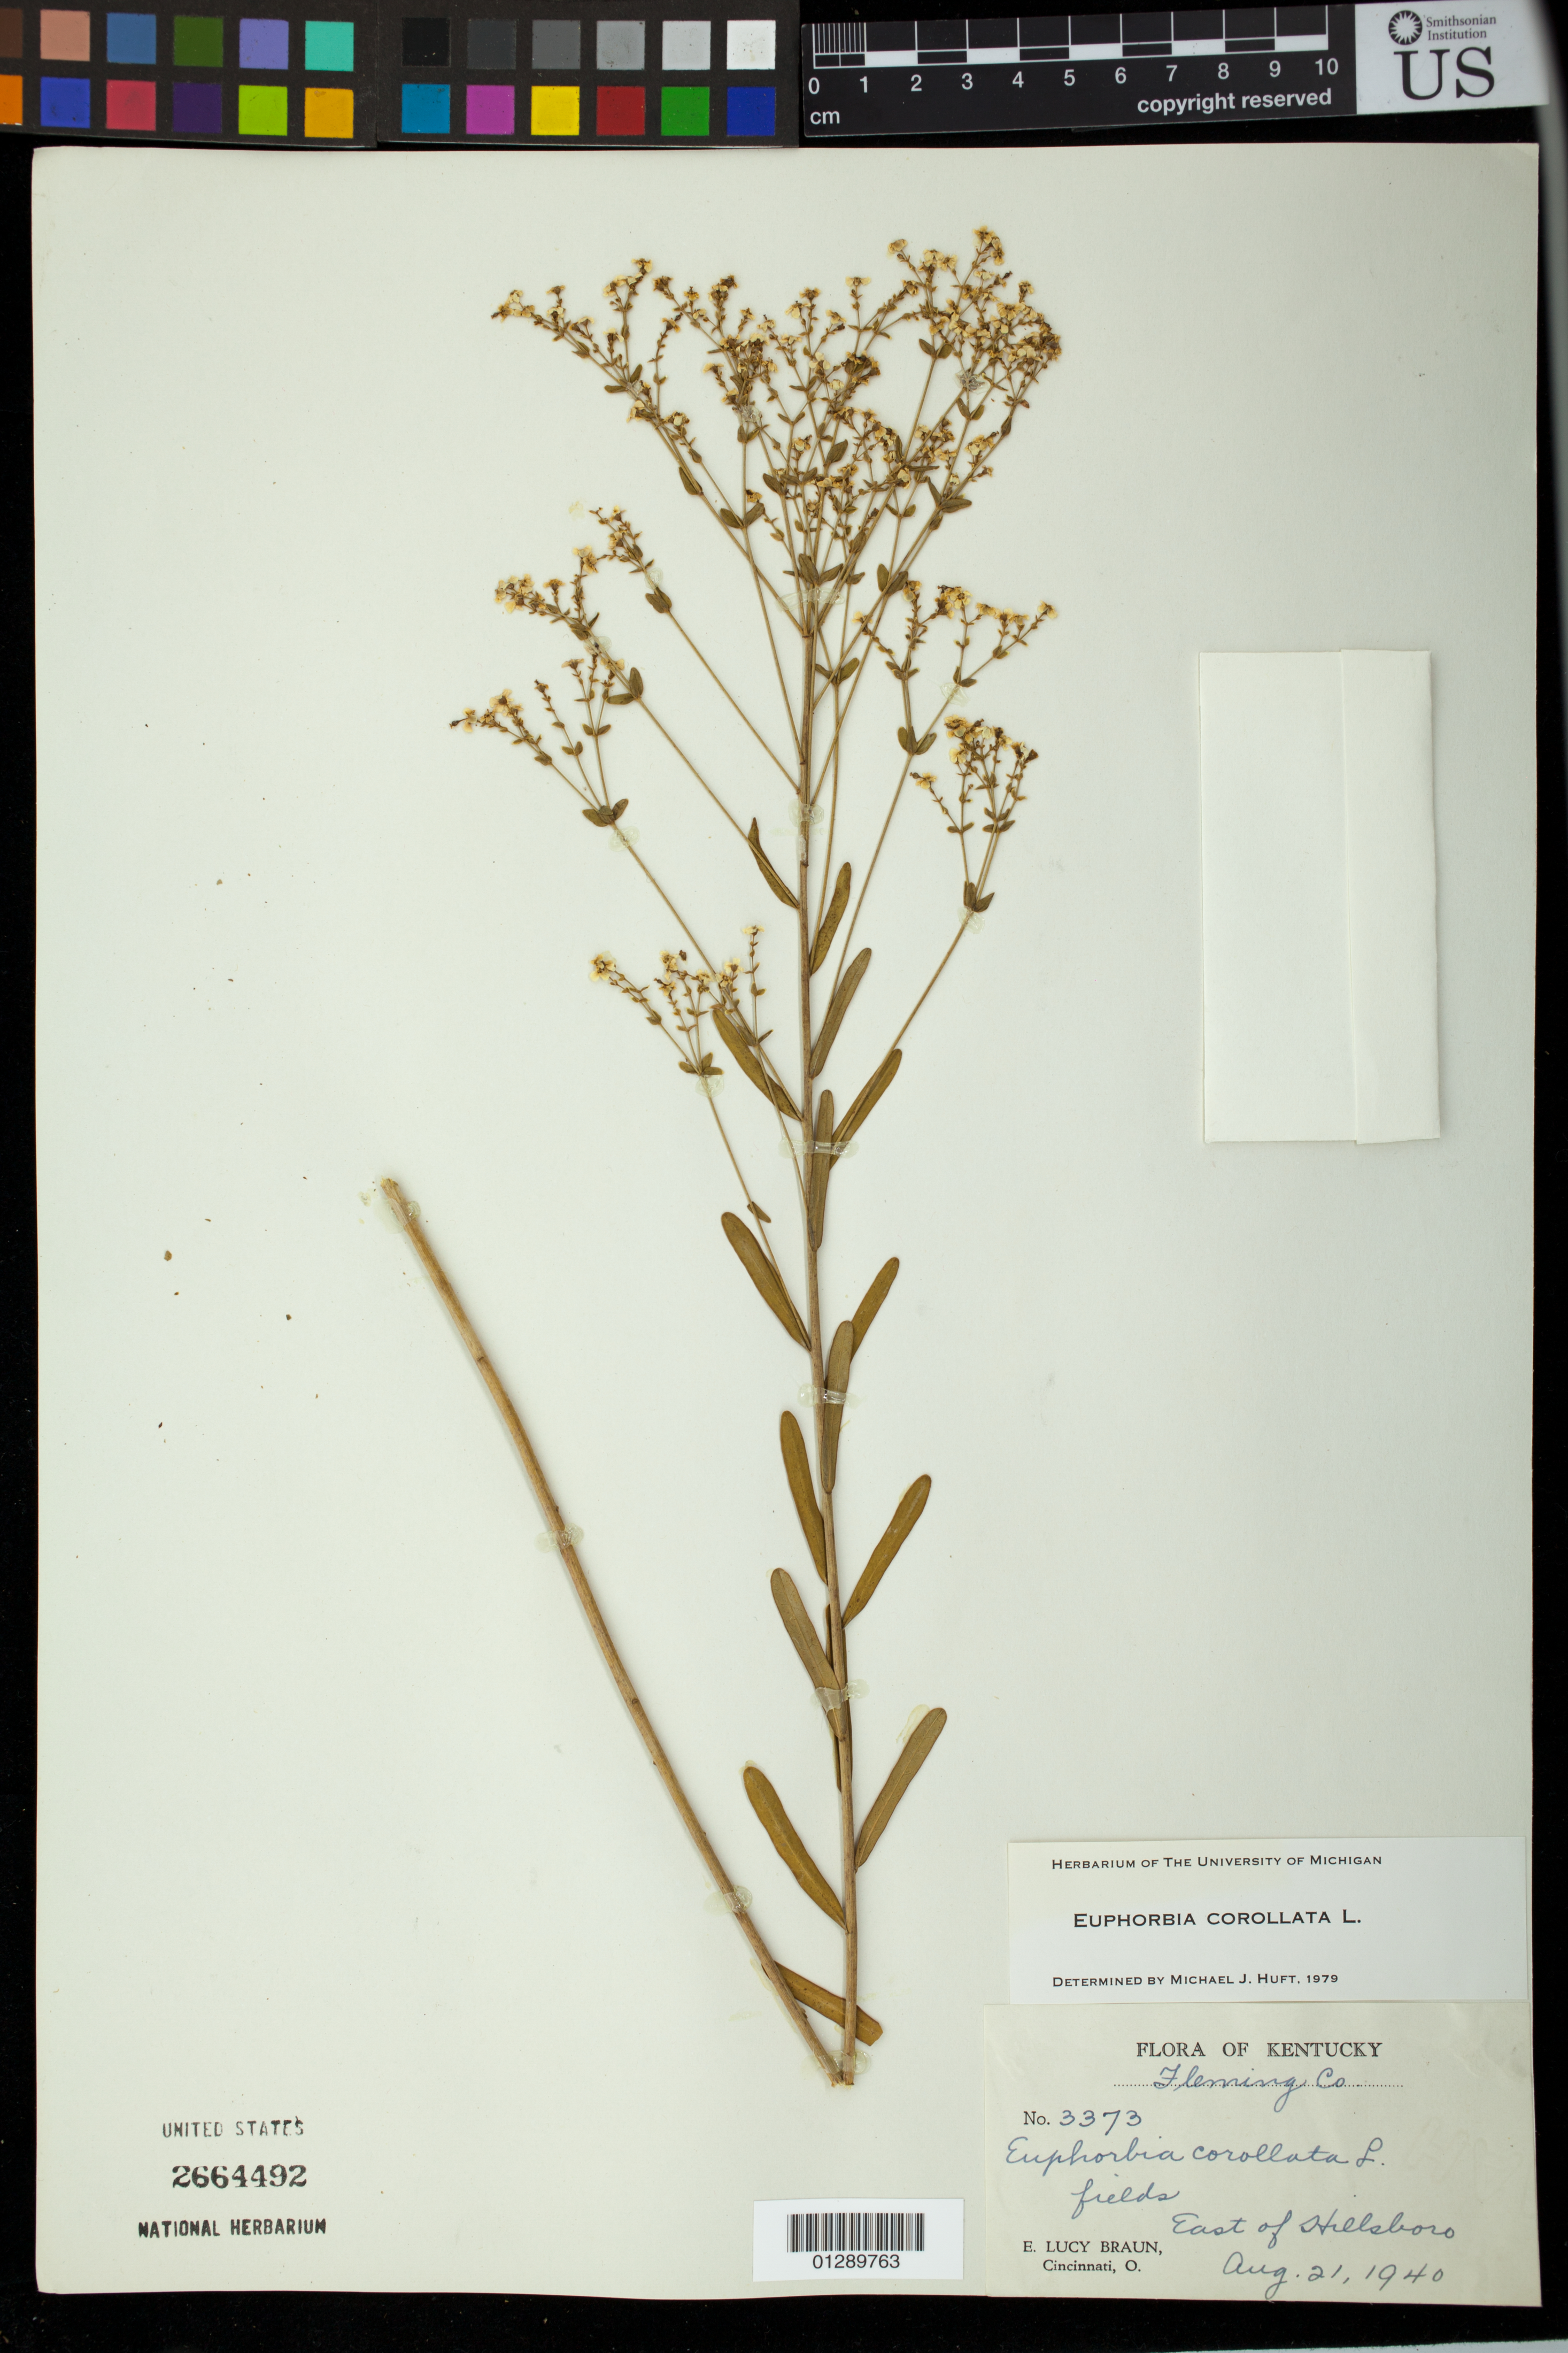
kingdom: Plantae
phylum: Tracheophyta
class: Magnoliopsida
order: Malpighiales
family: Euphorbiaceae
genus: Euphorbia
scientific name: Euphorbia corollata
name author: L.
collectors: E. L. Braun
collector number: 3373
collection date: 1940-08-21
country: United States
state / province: Kentucky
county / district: Fleming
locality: East of Stillsboro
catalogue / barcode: US 2664492